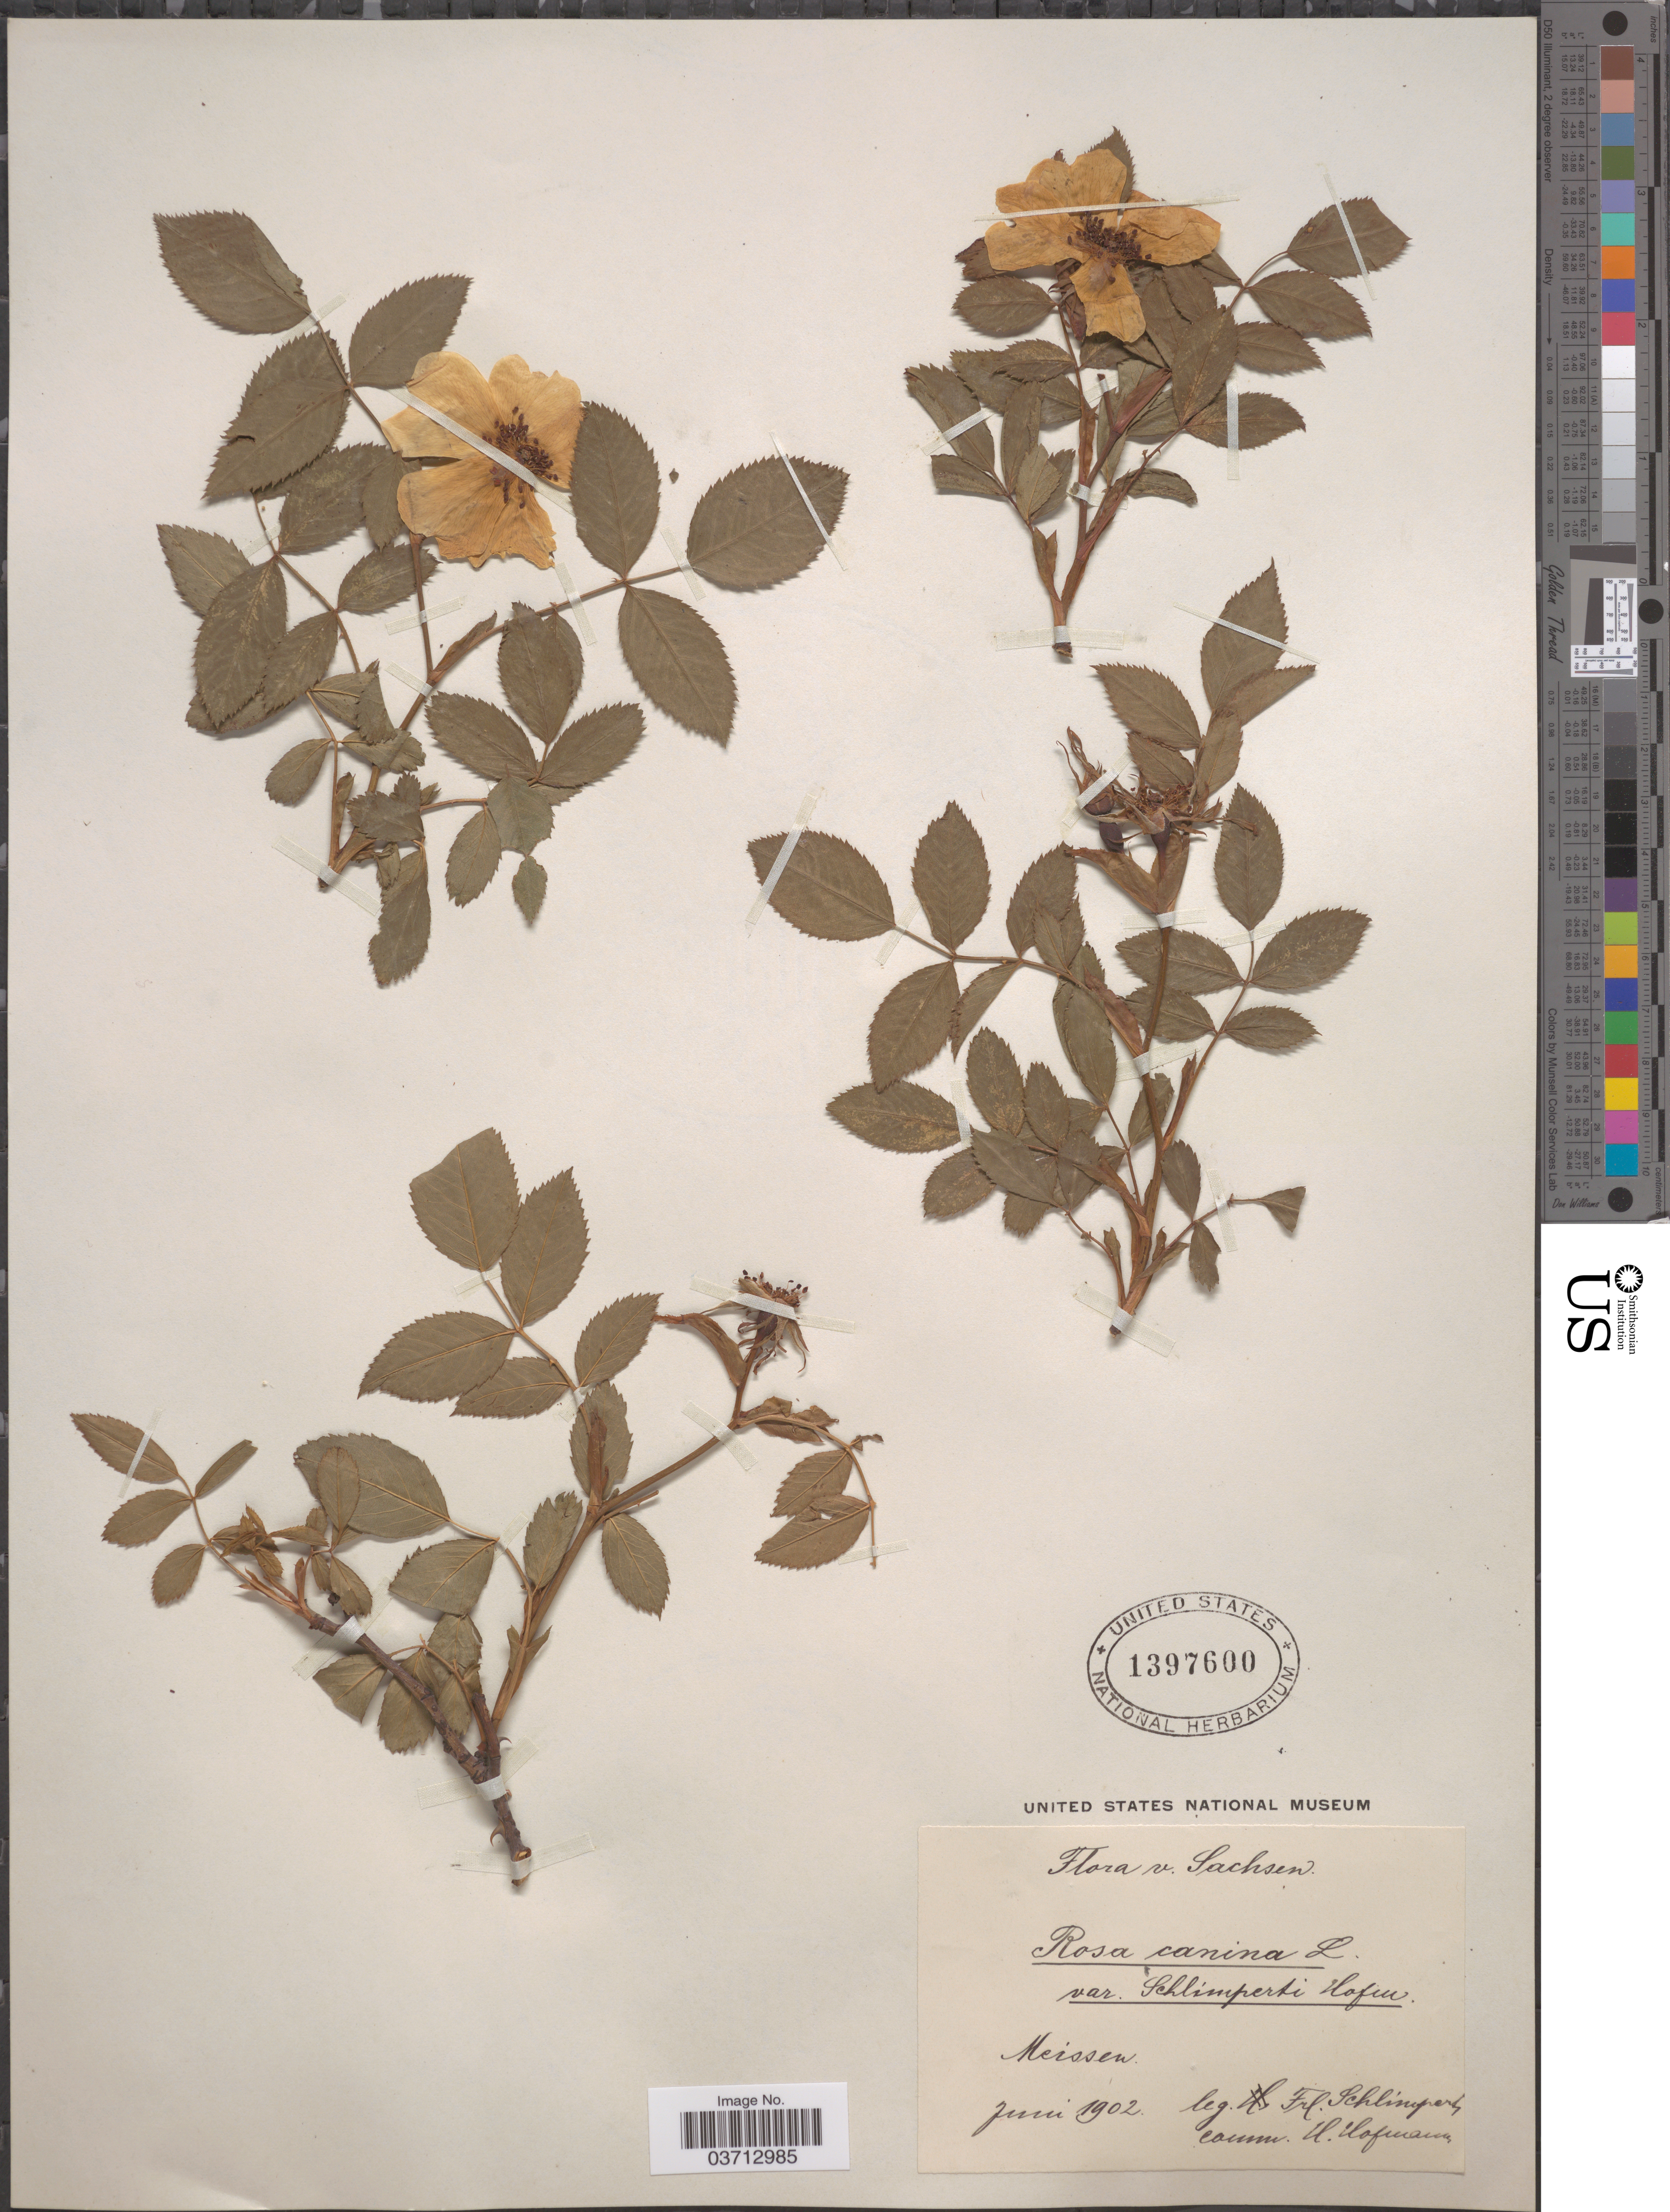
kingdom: Plantae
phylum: Tracheophyta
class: Magnoliopsida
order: Rosales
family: Rosaceae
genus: Rosa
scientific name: Rosa canina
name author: L.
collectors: F. Schlimpertz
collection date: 1902-06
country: Germany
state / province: Sachsen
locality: Meissen.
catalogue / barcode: US 1397600